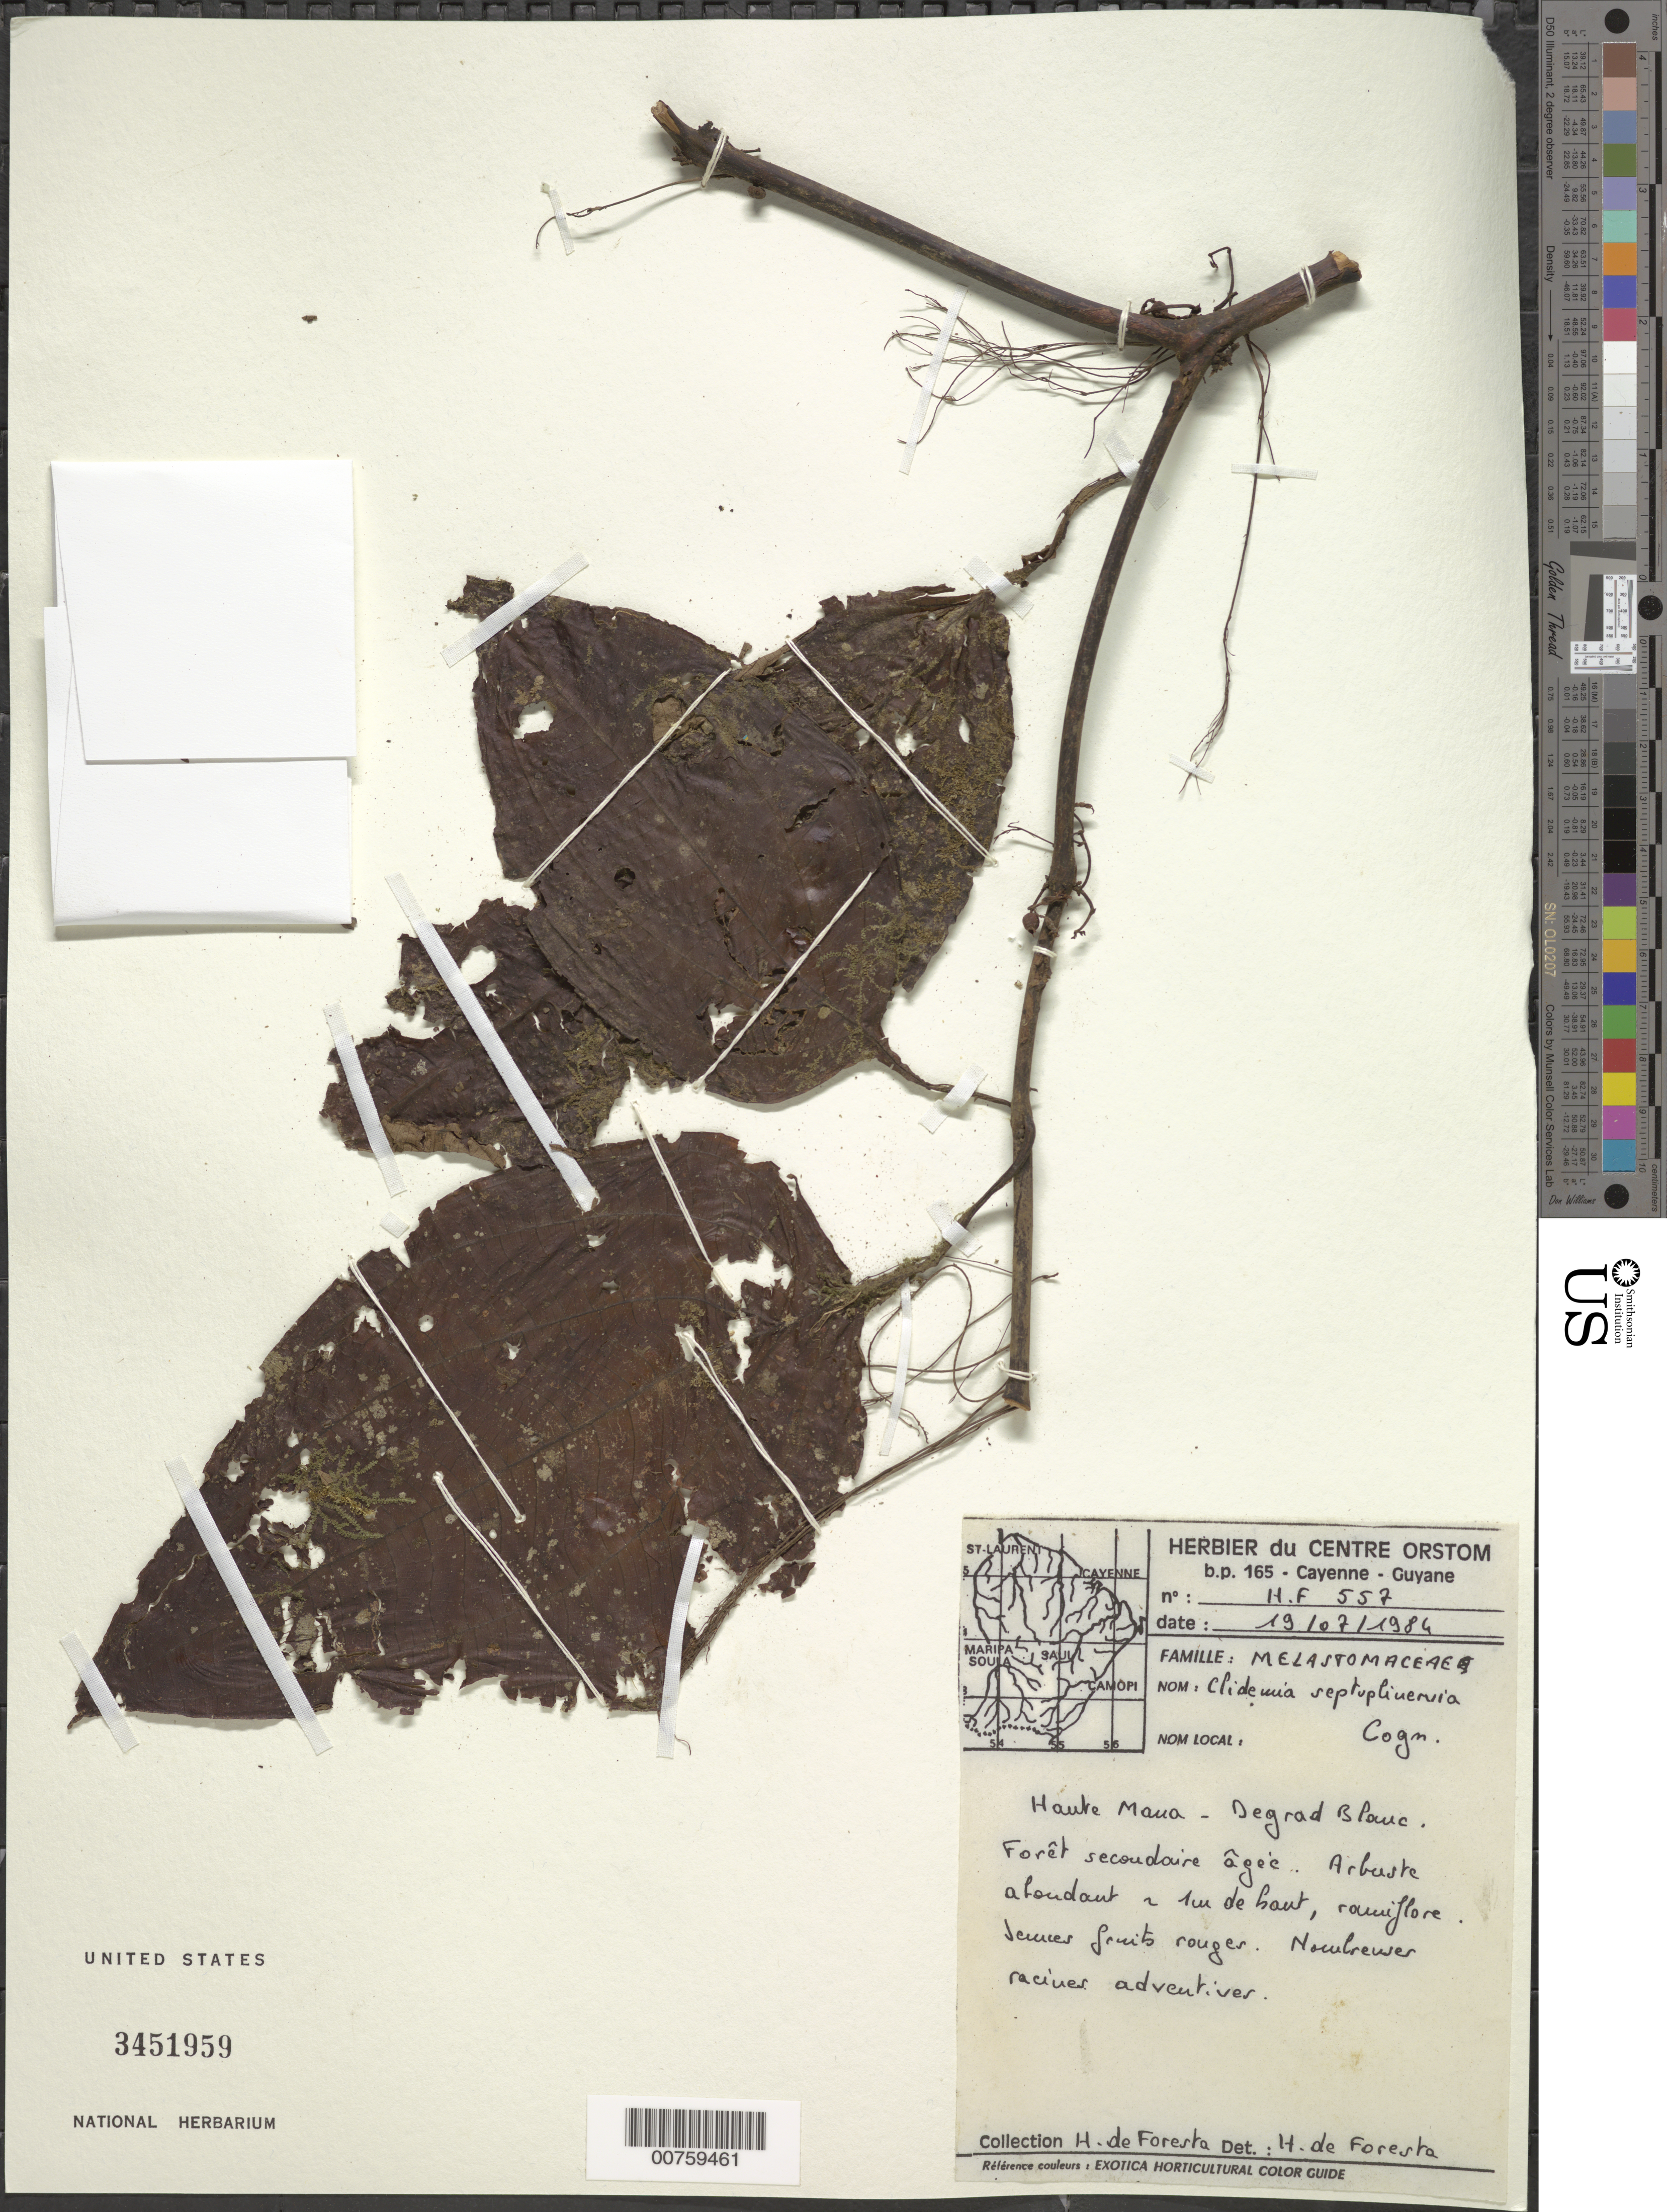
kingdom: Plantae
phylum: Tracheophyta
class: Magnoliopsida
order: Myrtales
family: Melastomataceae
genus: Clidemia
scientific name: Clidemia septuplinervia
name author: Cogn.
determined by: de Foresta, H.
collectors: H. de Foresta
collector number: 557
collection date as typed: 19-Jul-84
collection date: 1984-07-19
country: French Guiana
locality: Haute Riv. Mana, Degrad Blanc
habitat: Forêt secondaire agec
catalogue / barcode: US 3451959